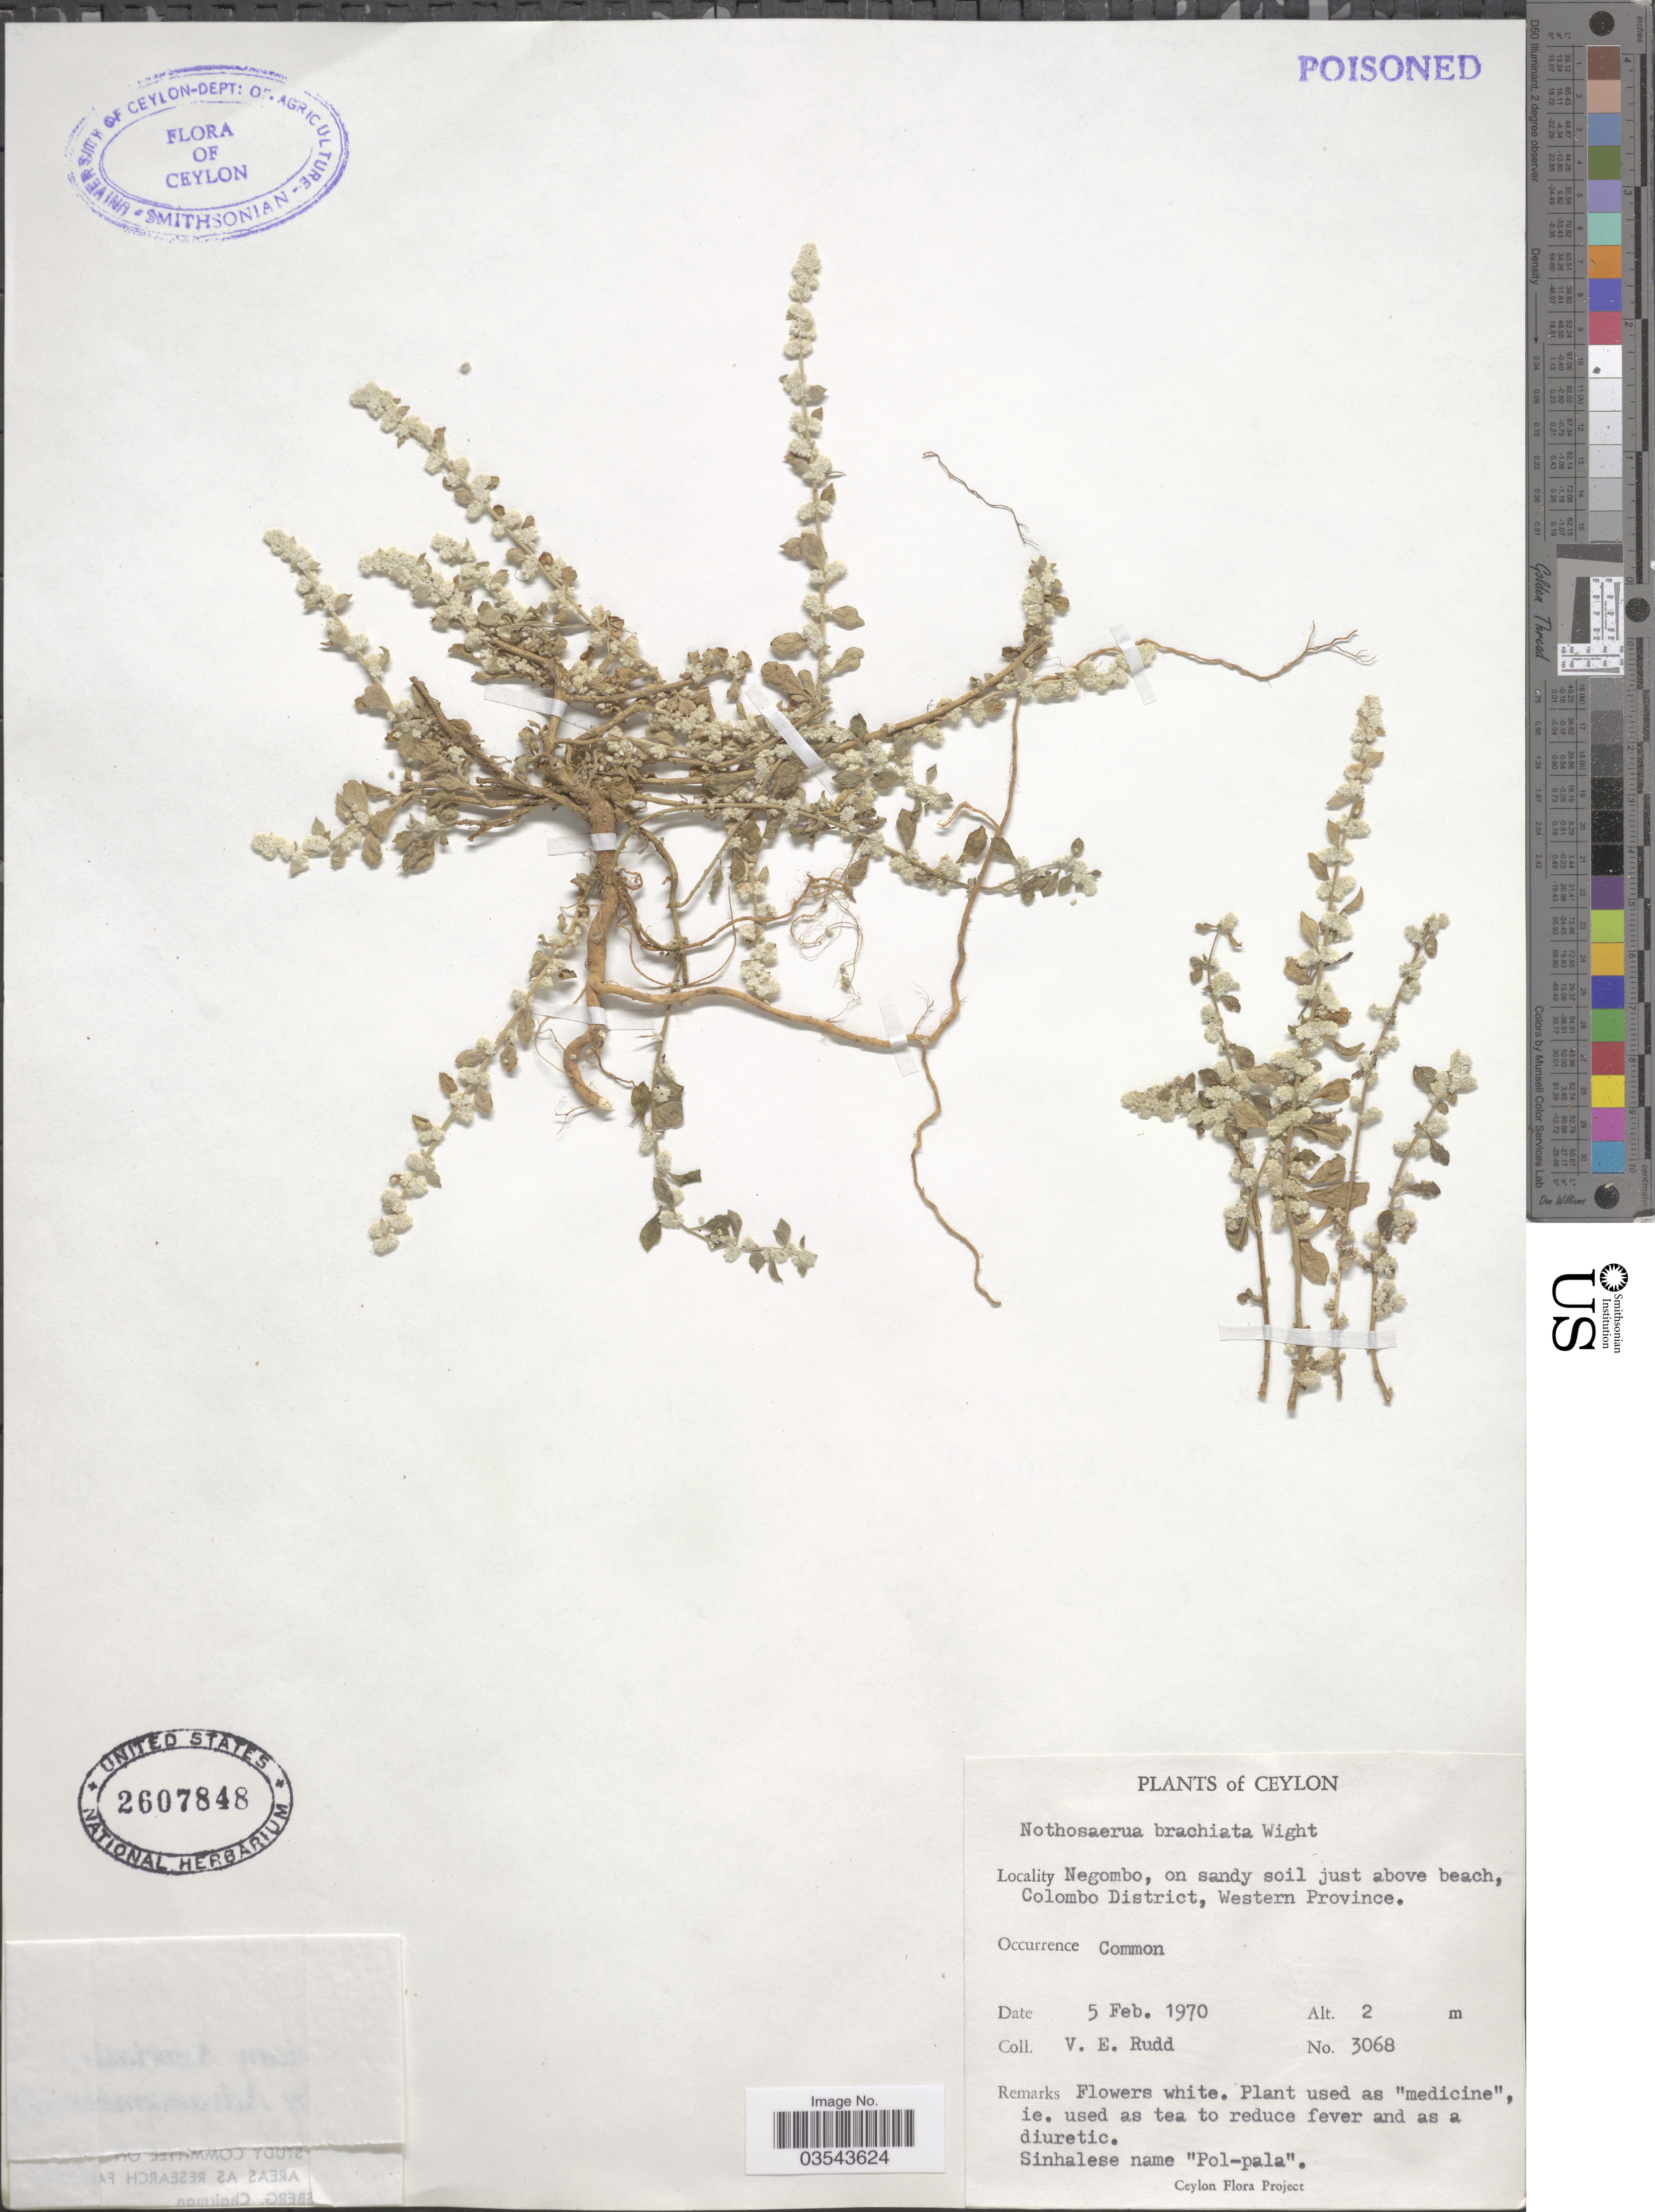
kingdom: Plantae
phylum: Tracheophyta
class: Magnoliopsida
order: Caryophyllales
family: Amaranthaceae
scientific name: Nothosaerua brachiata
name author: Baill.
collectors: V. E. Rudd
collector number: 3068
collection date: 1970-02-05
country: Sri Lanka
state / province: Western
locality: Ceylon. Negombo, on sandy soil just above beach, Colombo District.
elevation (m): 2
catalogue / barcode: US 2607848